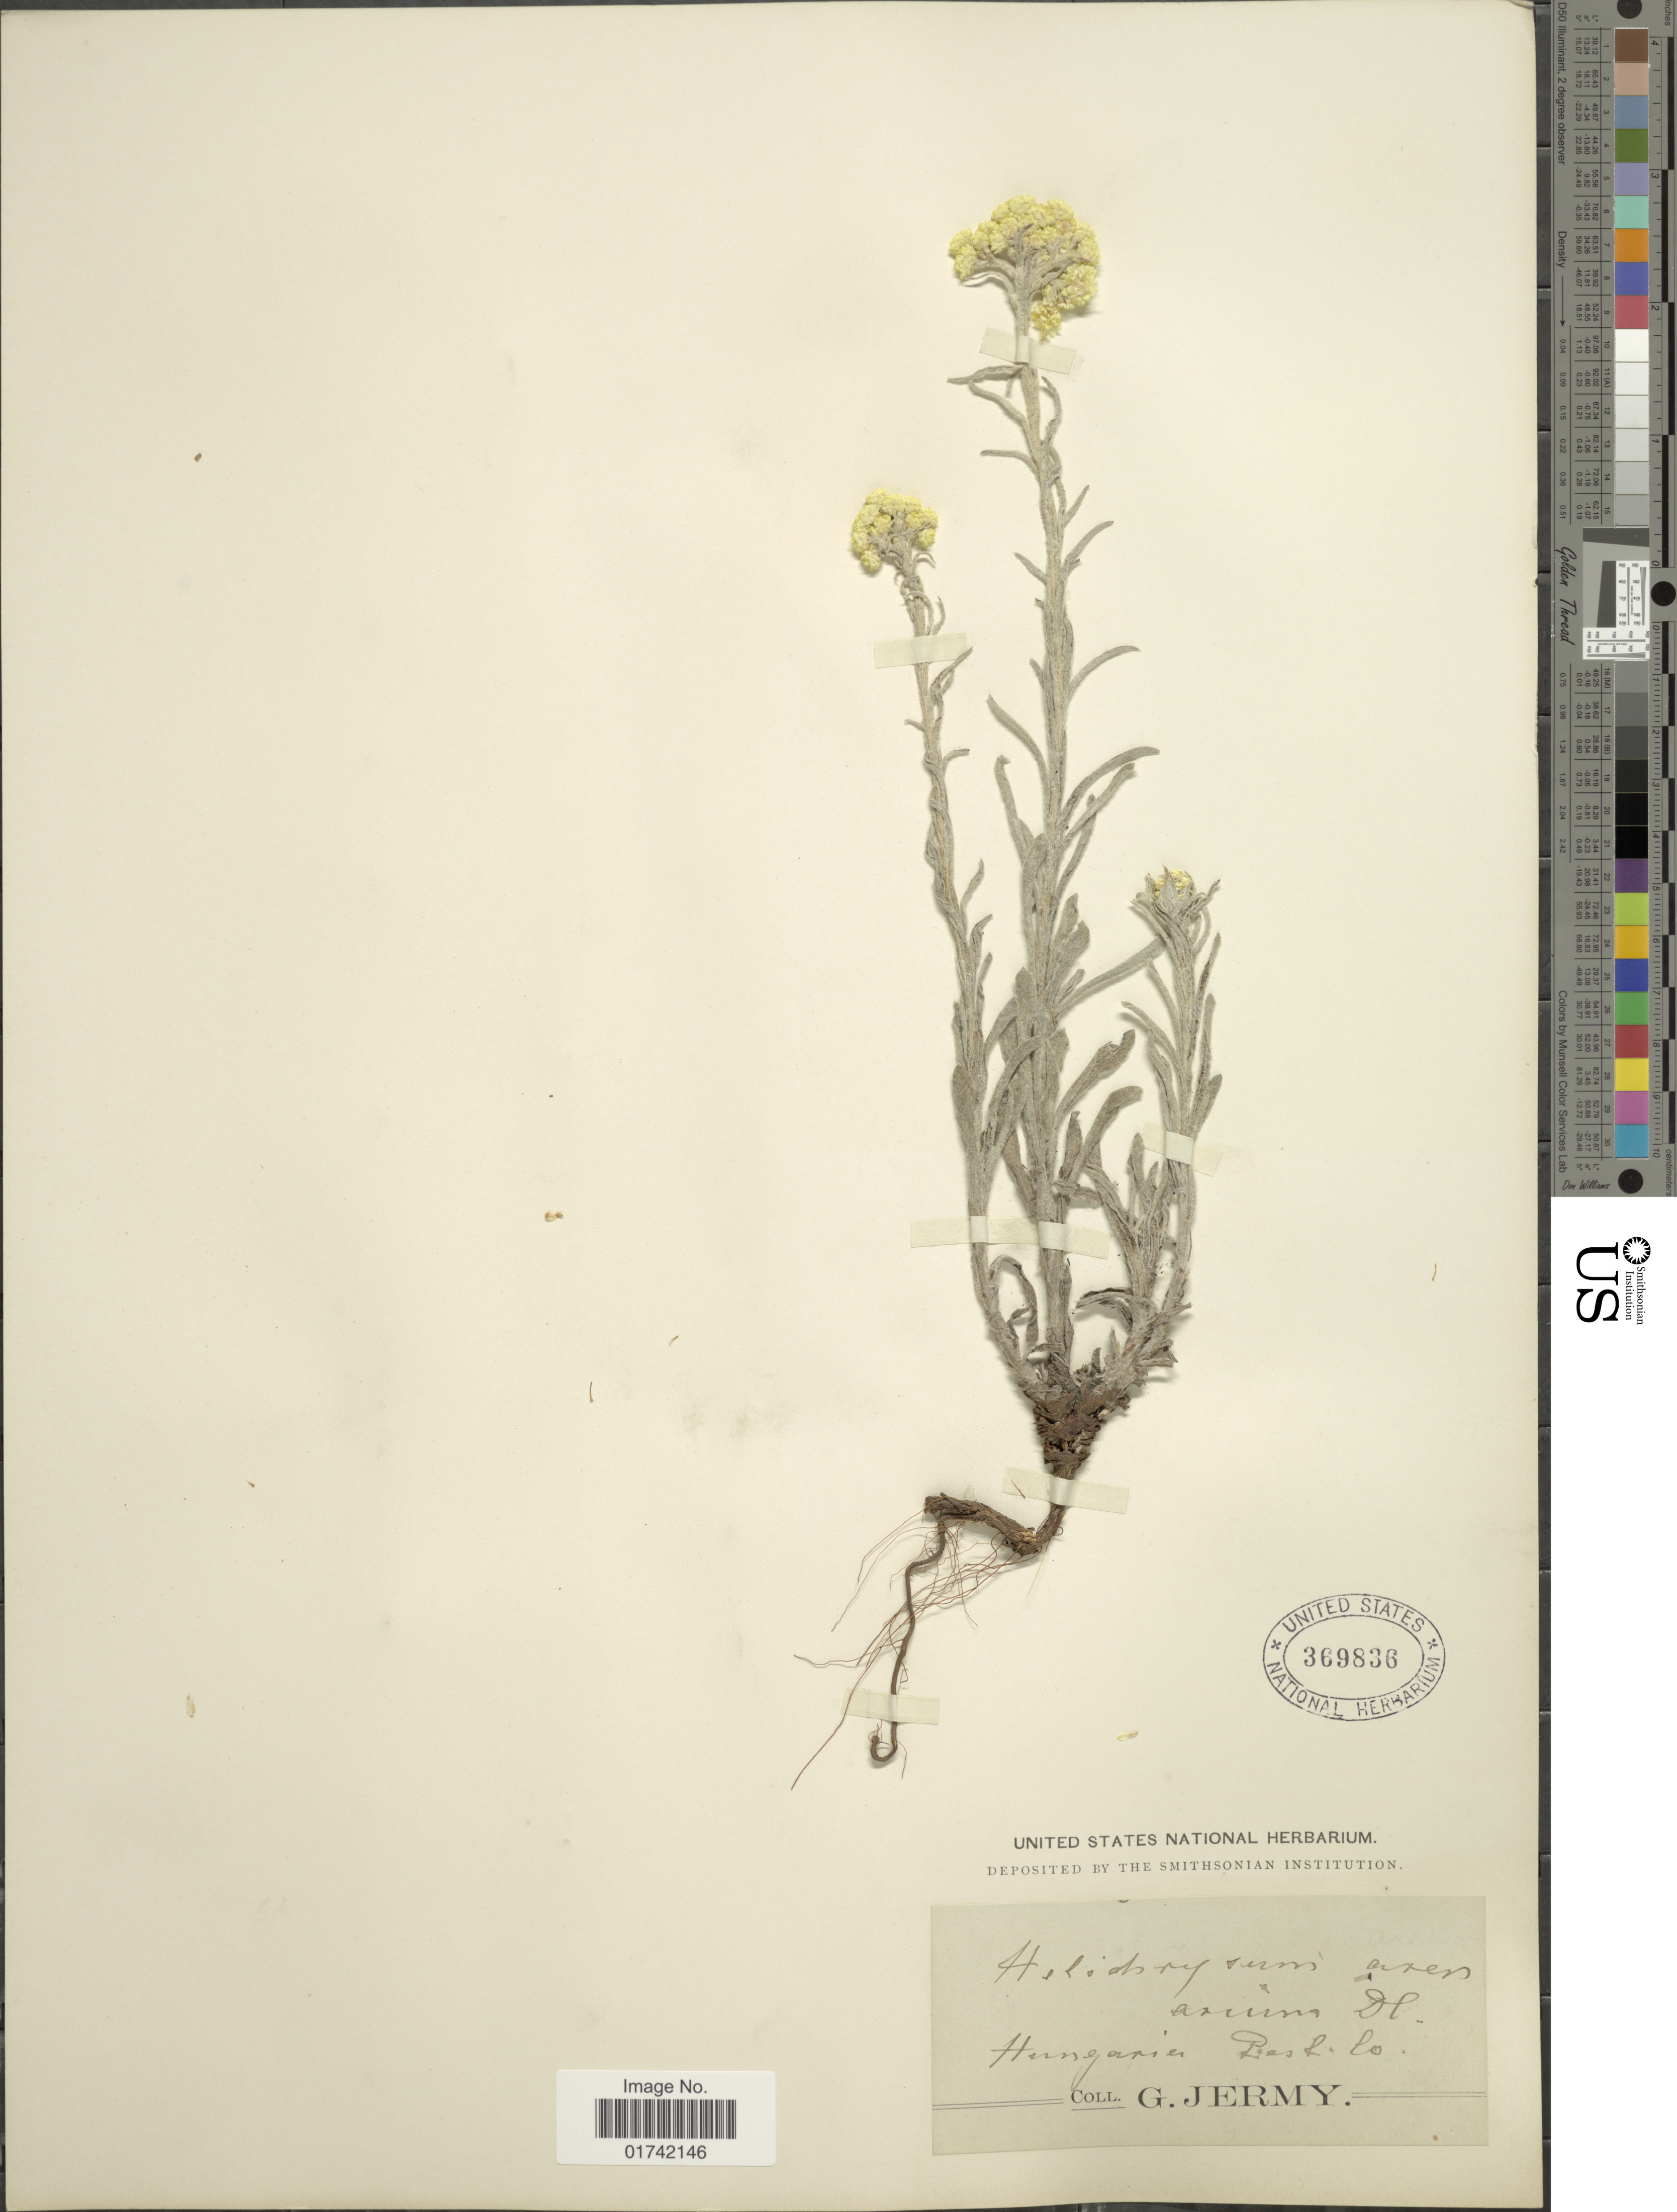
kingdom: Plantae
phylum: Tracheophyta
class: Magnoliopsida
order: Asterales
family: Asteraceae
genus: Helichrysum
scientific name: Helichrysum arenarium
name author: (L.) Moench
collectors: G. Jermy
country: Hungary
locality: Peask. Co. [interpreted]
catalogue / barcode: US 369836